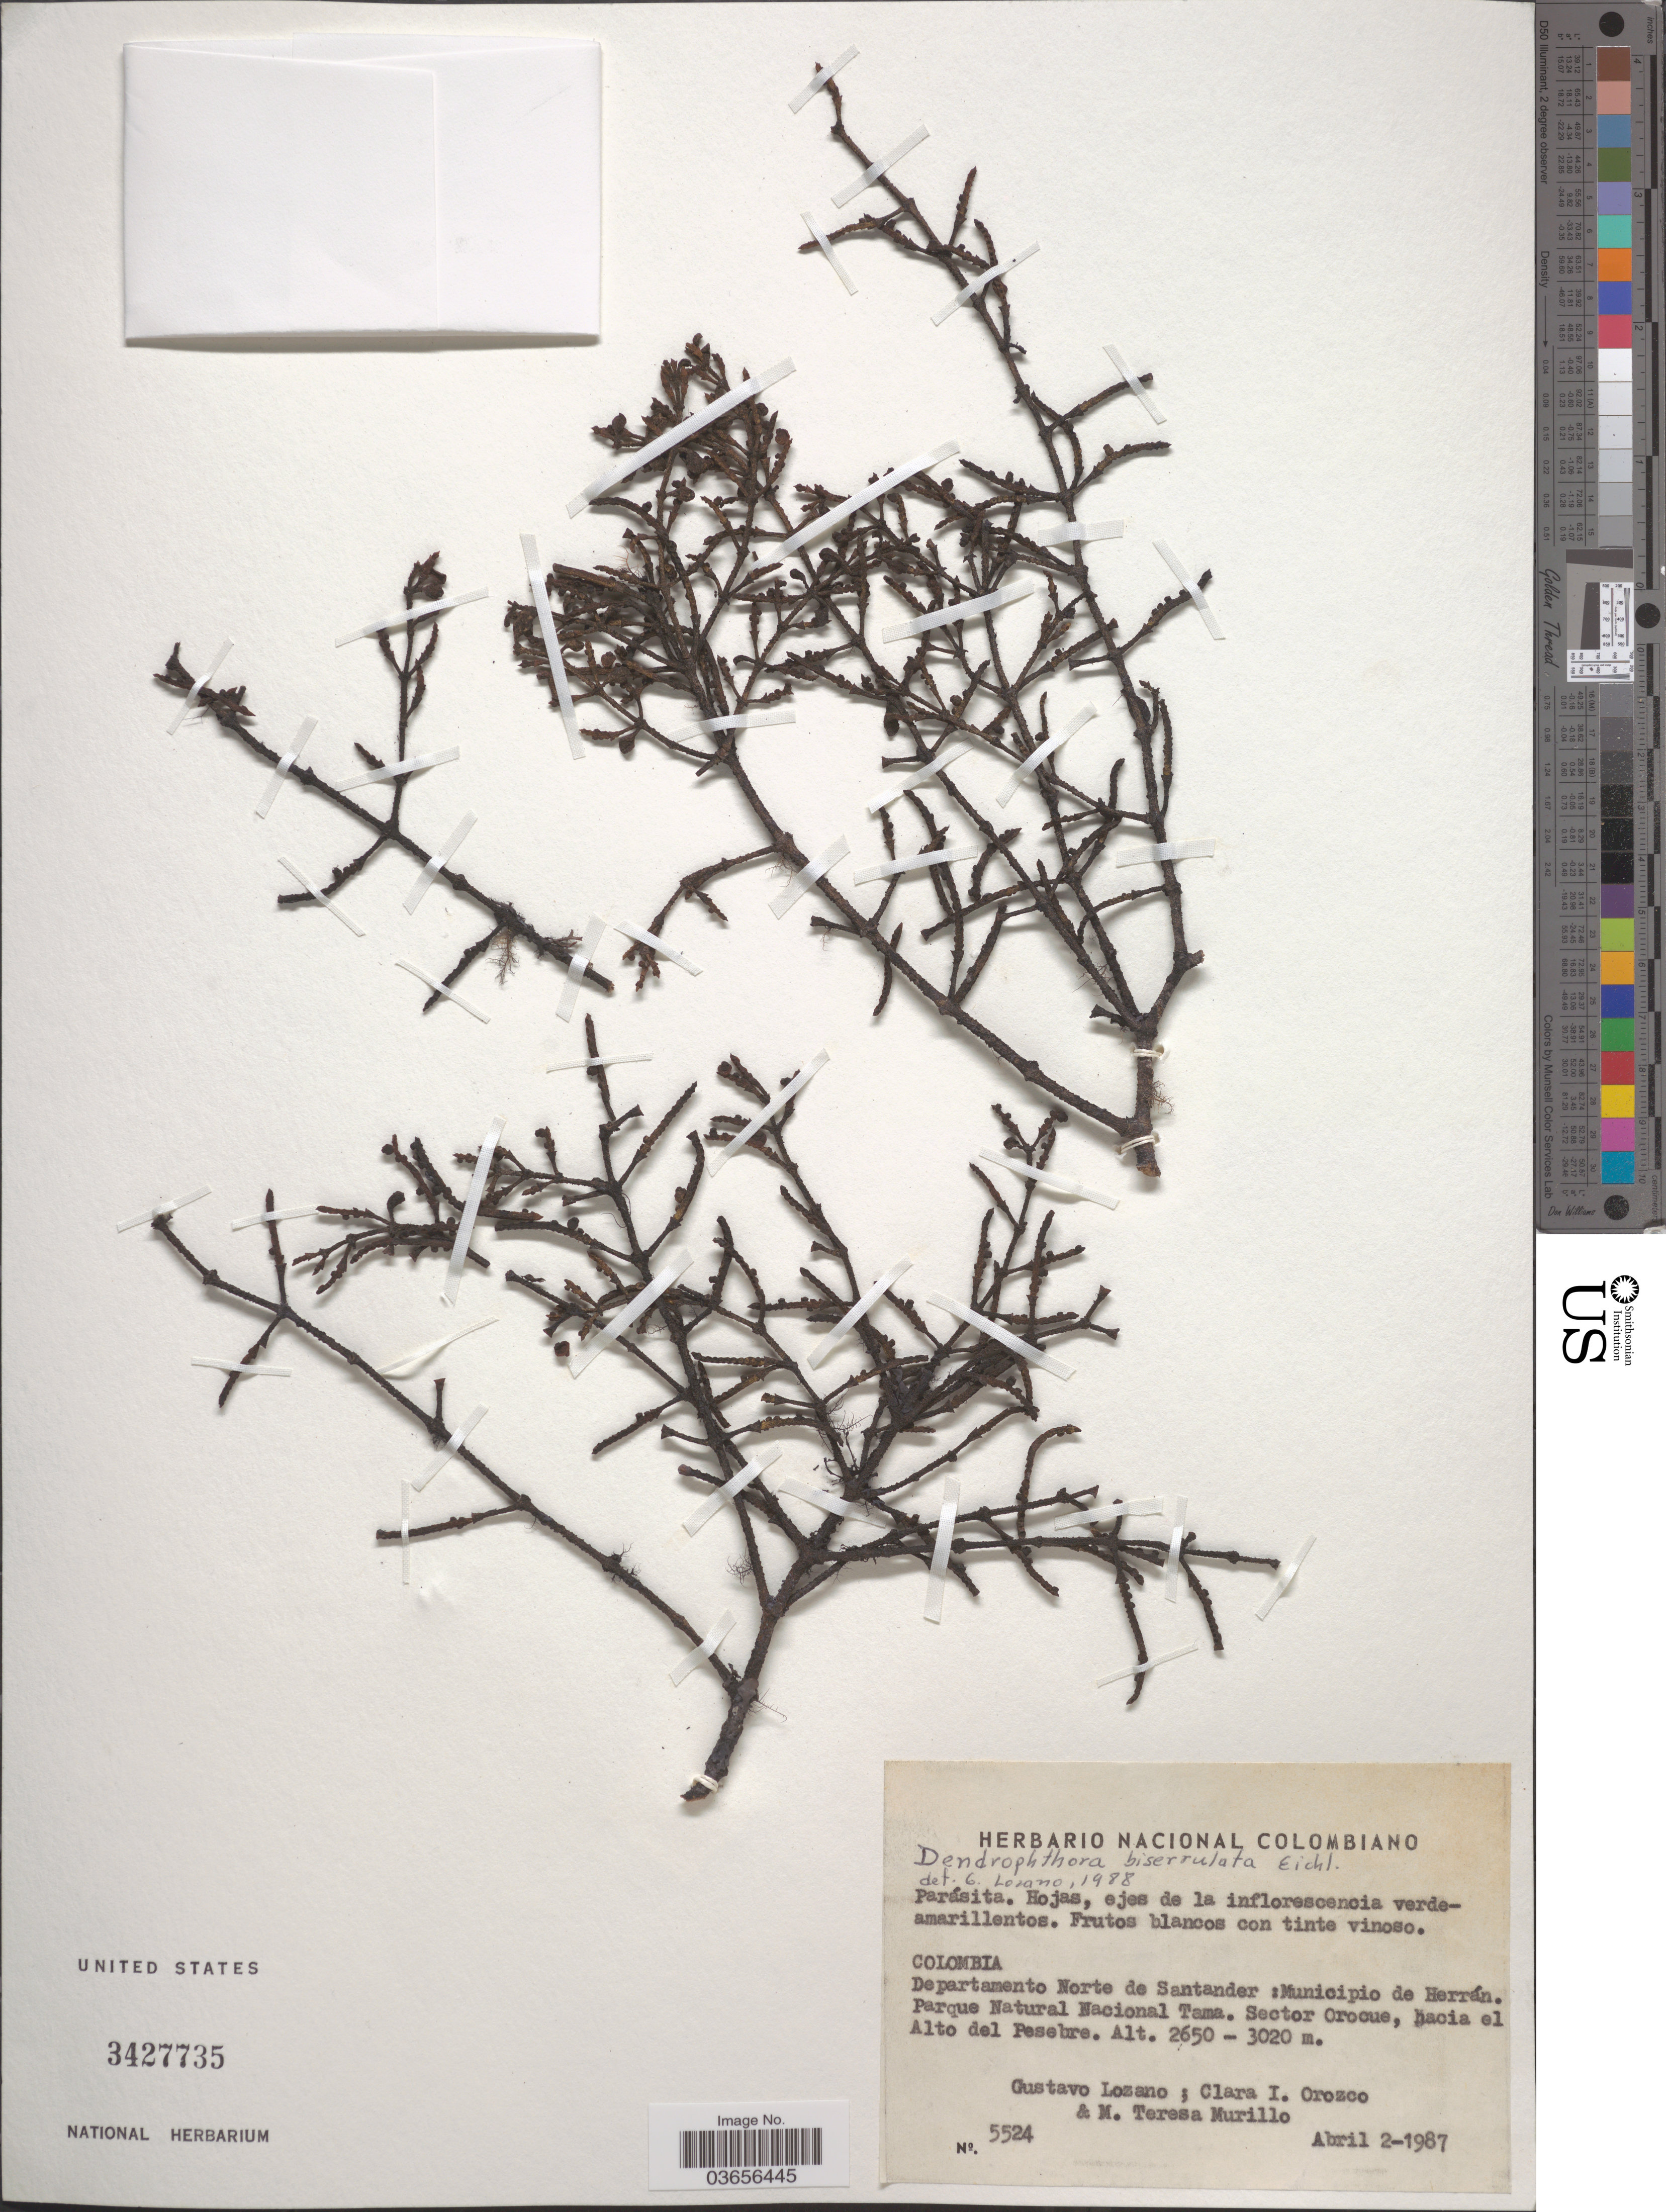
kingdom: Plantae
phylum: Tracheophyta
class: Magnoliopsida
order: Santalales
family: Viscaceae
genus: Dendrophthora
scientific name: Dendrophthora squamigera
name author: (Benth.) Kuntze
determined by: Canelon, Daniela; Niño, S. M.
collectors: G. Lozano-Contreras, C. I. Orozco & M. Teresa Murillo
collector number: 5524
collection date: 1987-04-02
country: Colombia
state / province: Norte de Santander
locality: Departamento Norte de Santander: Municipio de Herrán. Parque Natural Nacional Tama. Sector Orocue, hacia el Alto del Pesebre.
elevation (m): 2650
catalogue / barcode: US 3427735